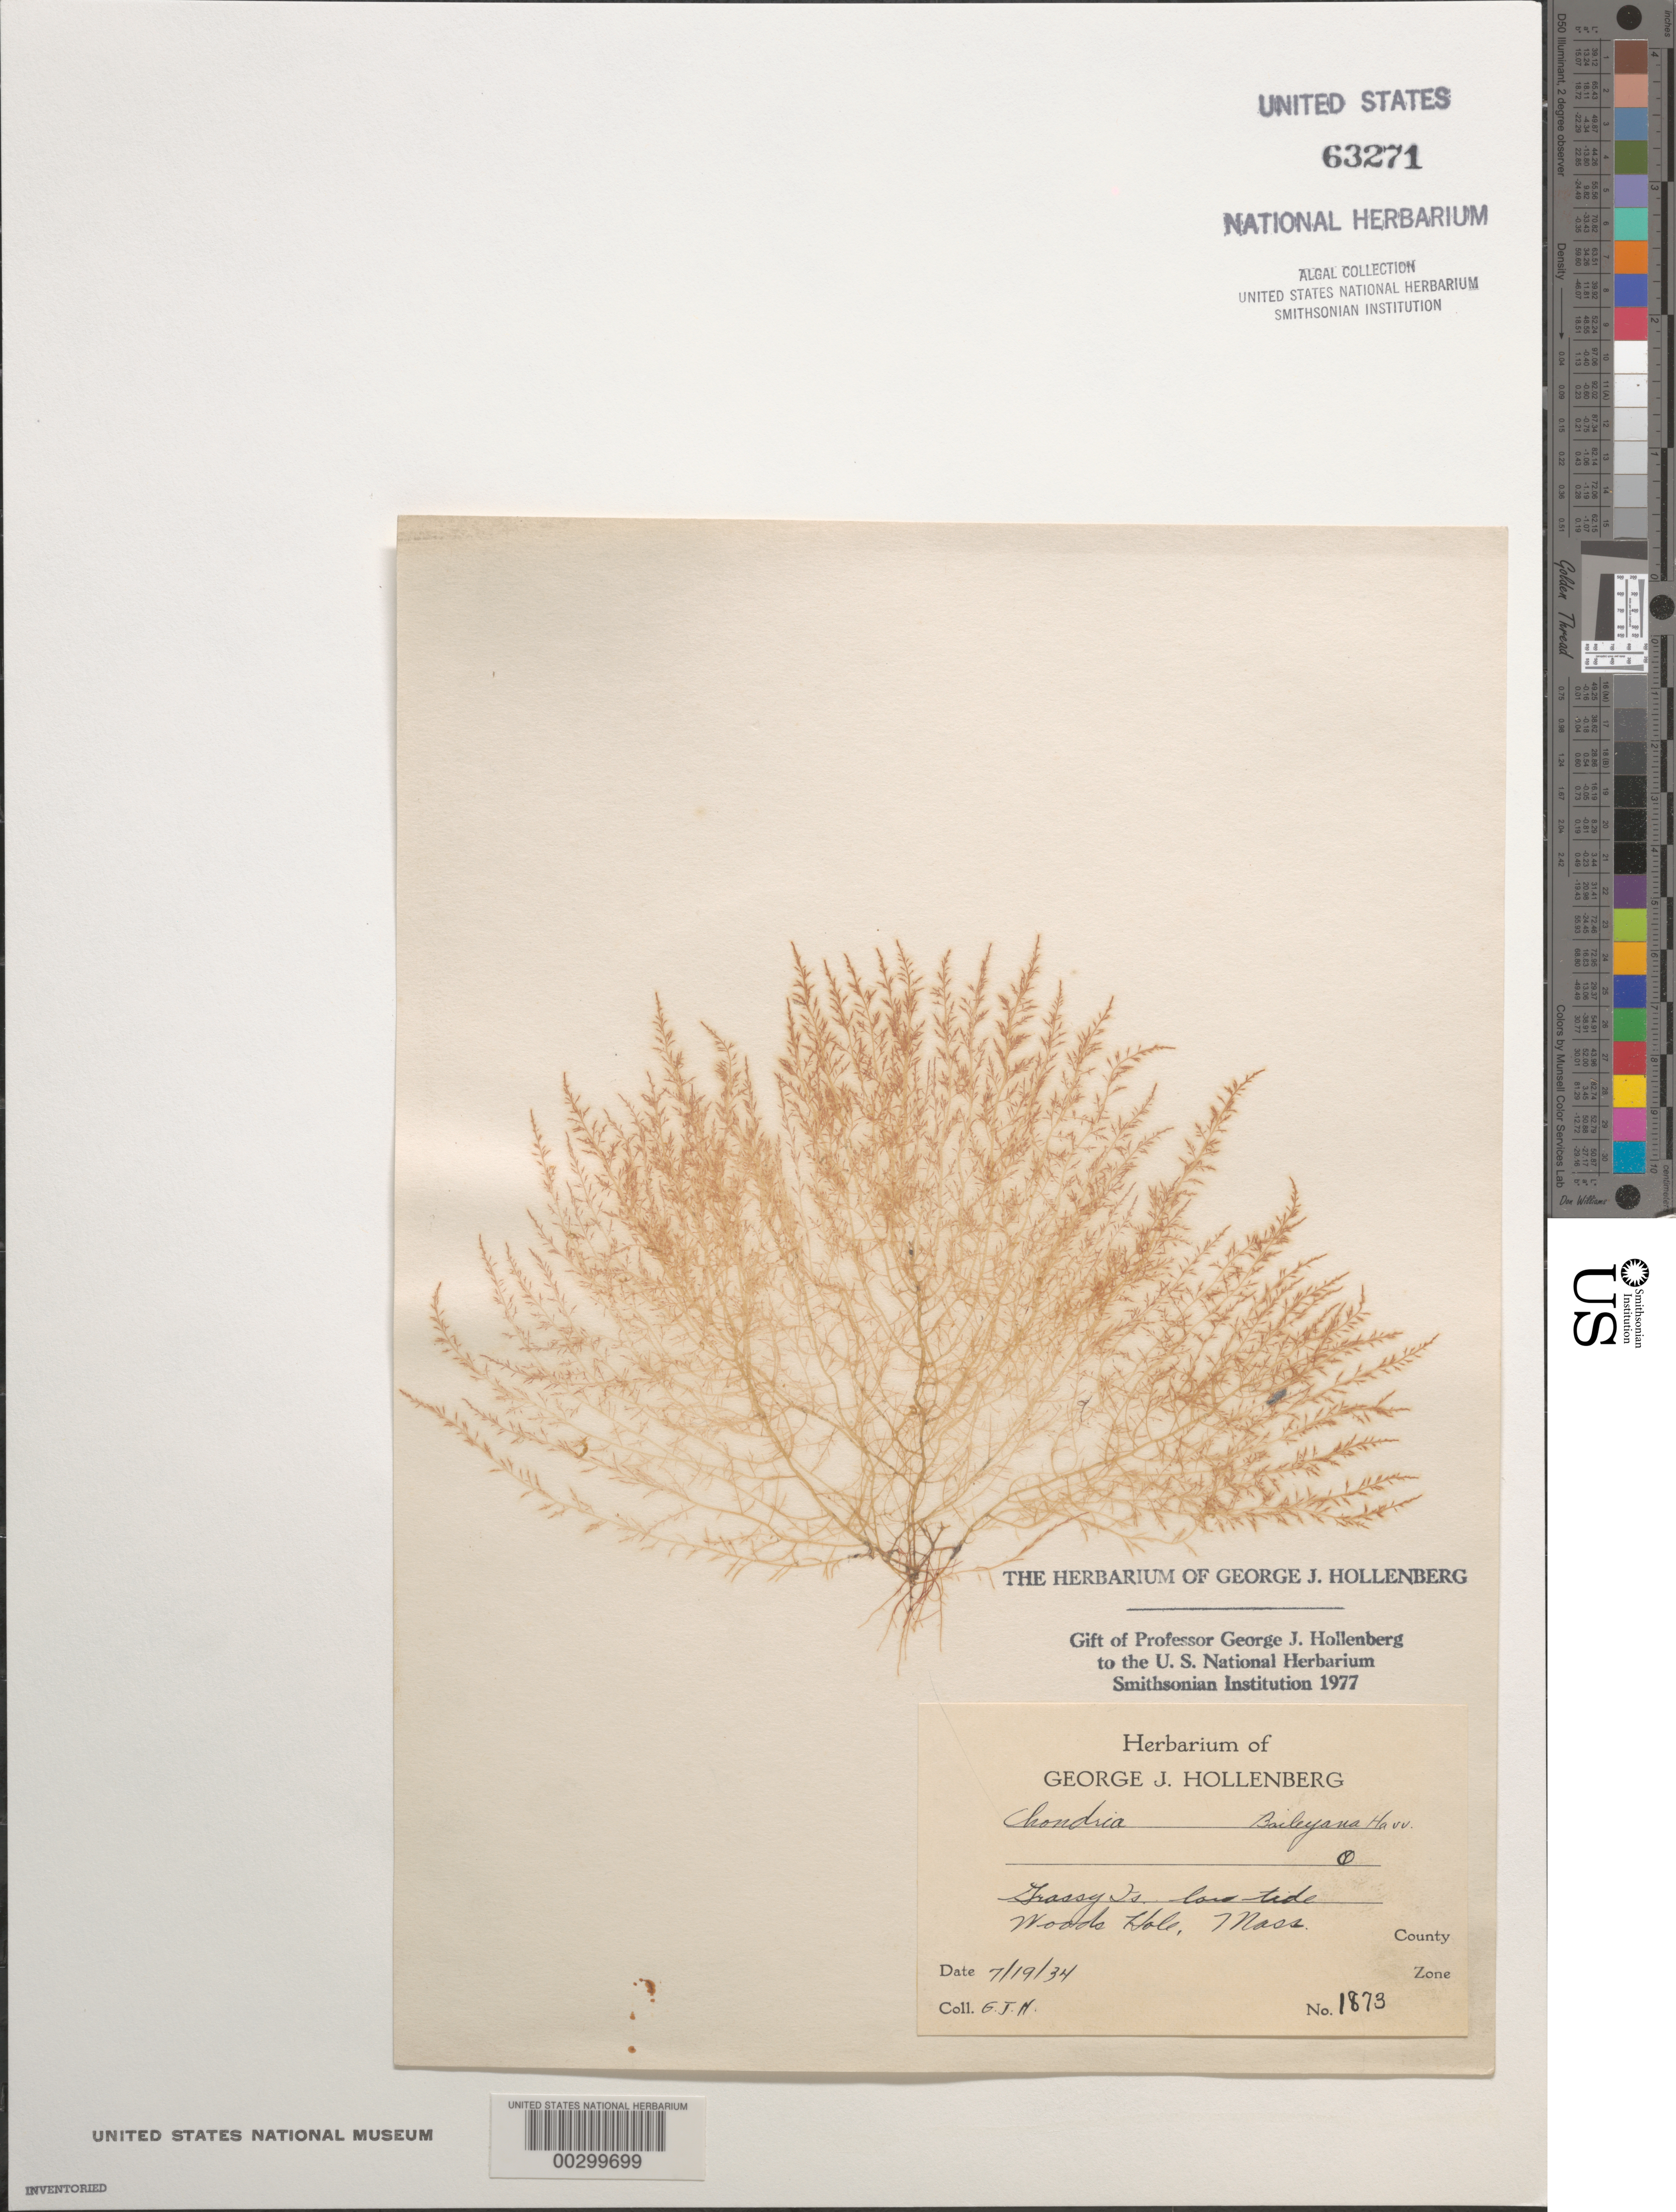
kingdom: Plantae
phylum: Rhodophyta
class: Florideophyceae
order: Ceramiales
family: Rhodomelaceae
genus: Chondria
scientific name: Chondria baileyana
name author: (Mont.) Harv.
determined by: Hollenberg, George J.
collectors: G. Hollenberg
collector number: GJH 1873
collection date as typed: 19 Jul 1934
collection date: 1934-07-19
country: United States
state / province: Massachusetts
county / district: Barnstable County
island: Grassy Island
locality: Great Harbor, near Woods Hole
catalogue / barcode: US 63271